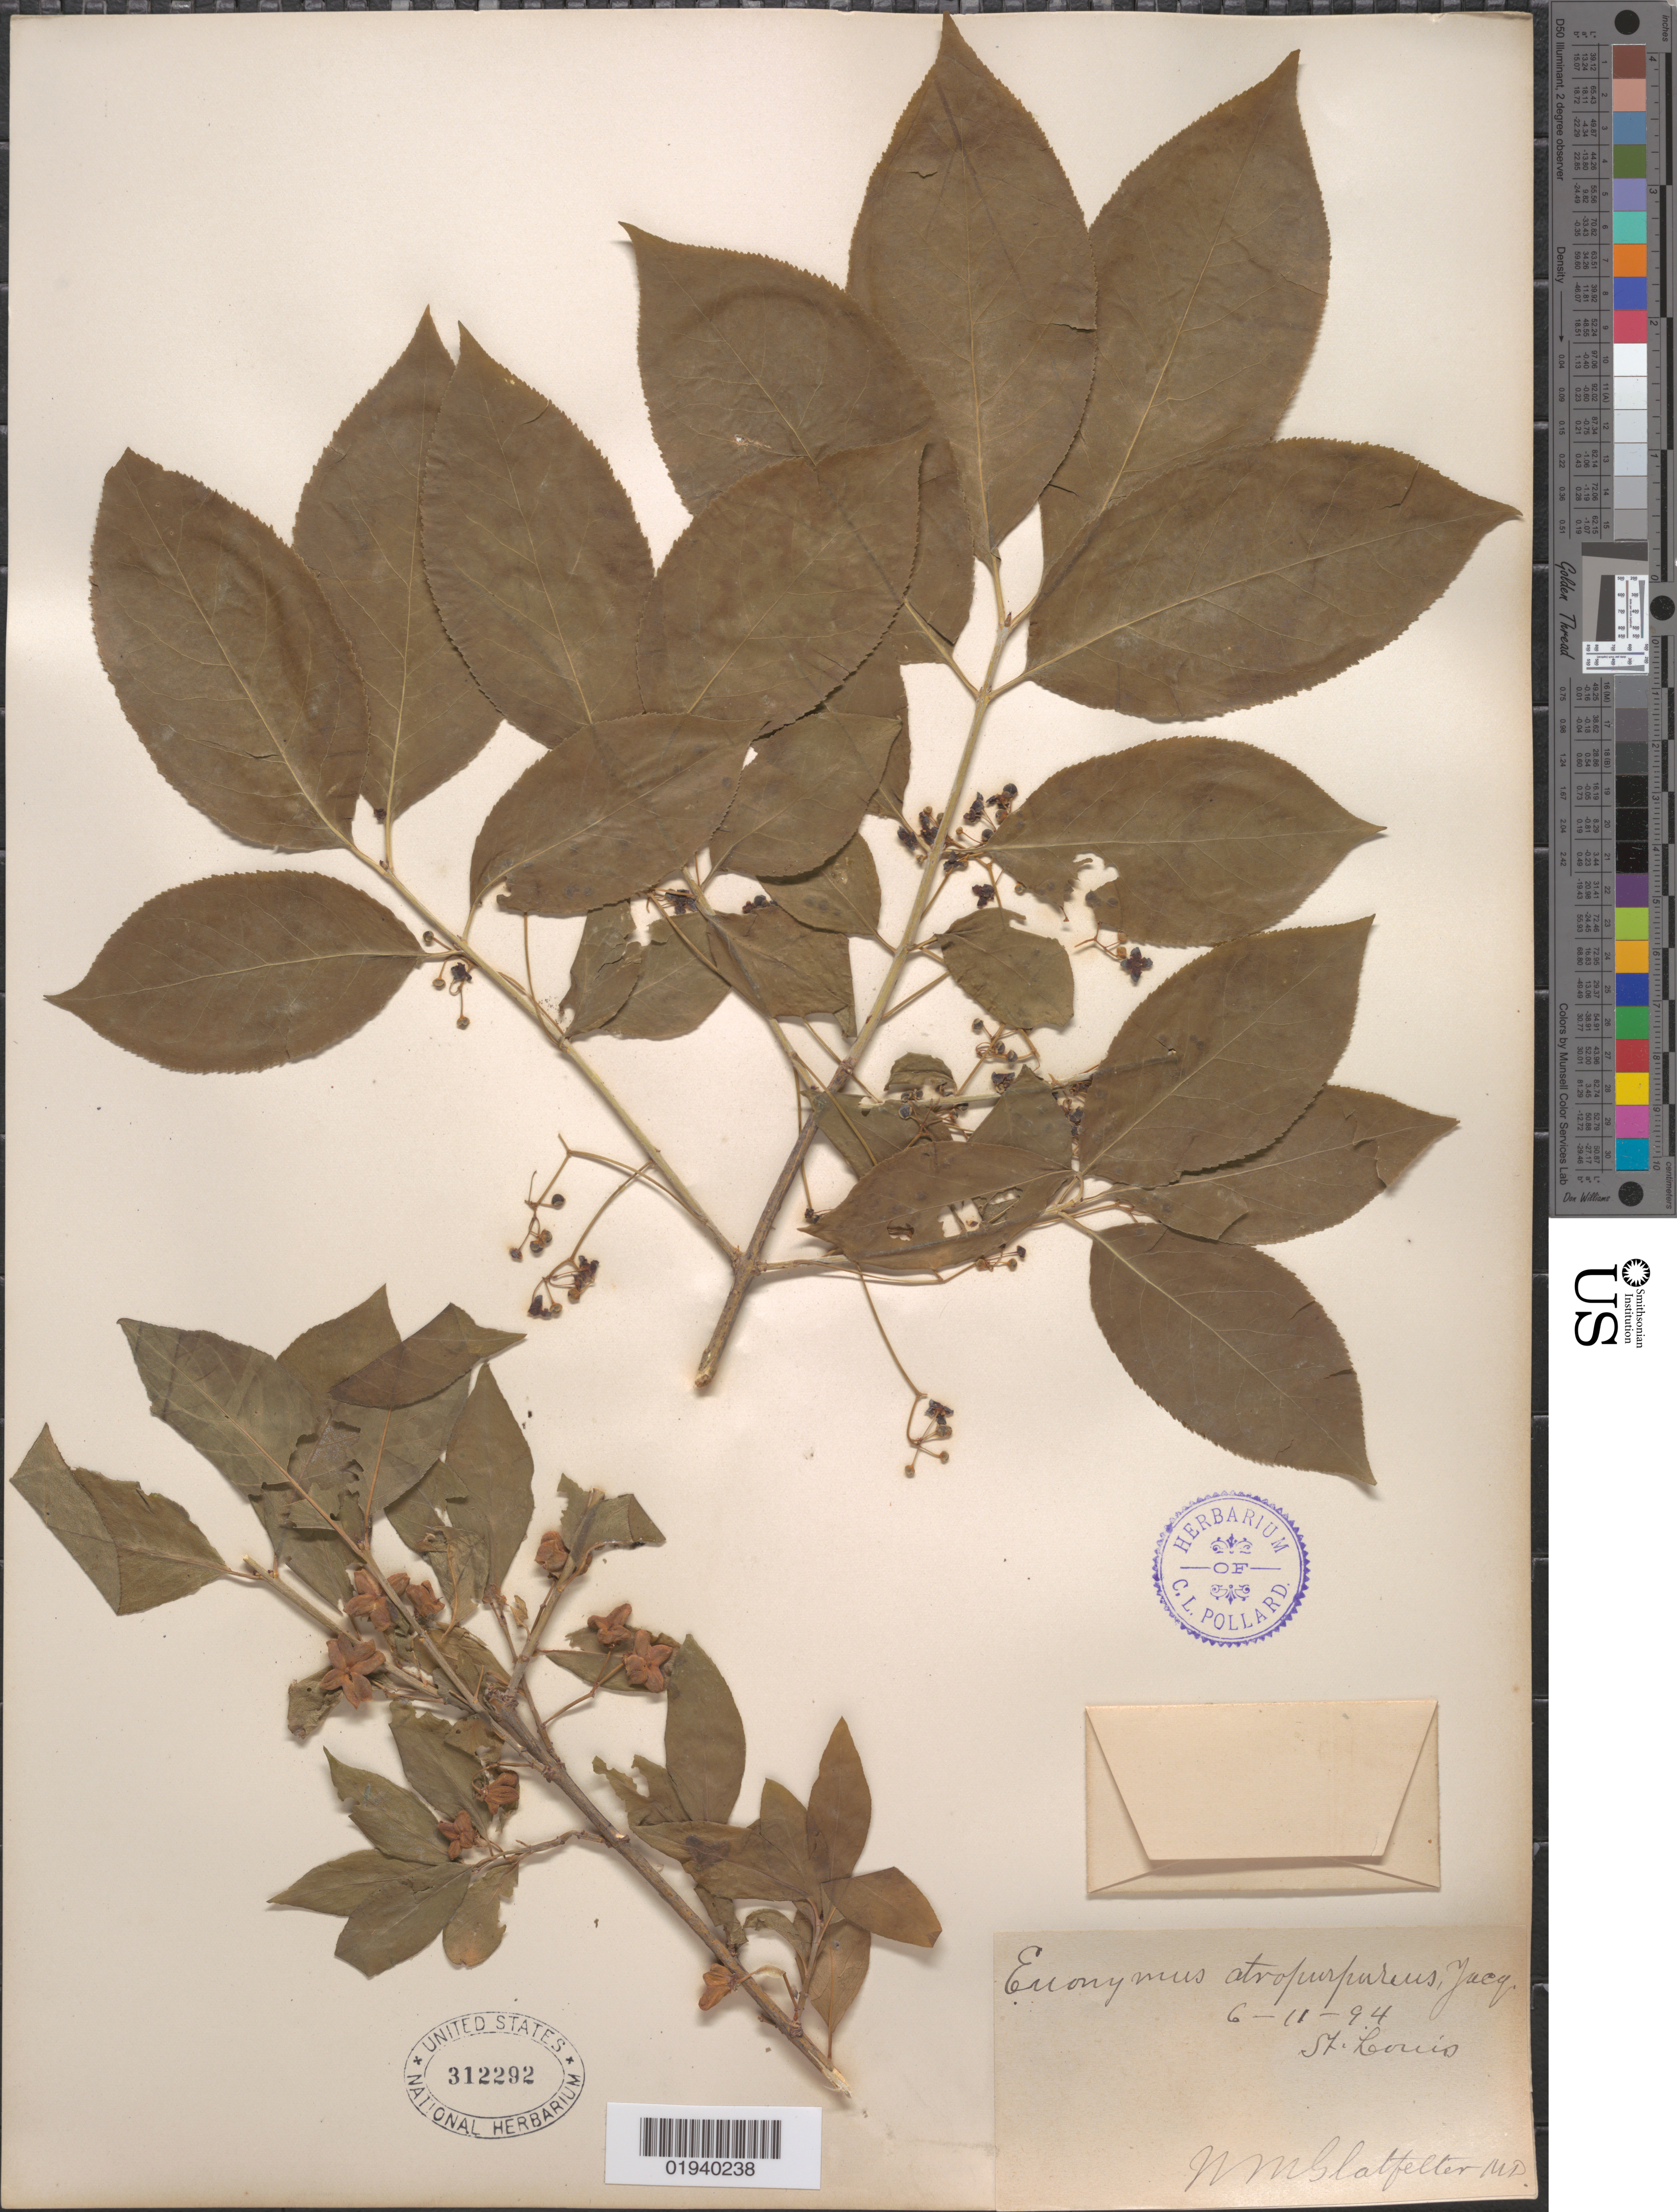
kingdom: Plantae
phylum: Tracheophyta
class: Magnoliopsida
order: Celastrales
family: Celastraceae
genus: Euonymus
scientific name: Euonymus atropurpureus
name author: Jacq.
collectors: N. M. Glatfelter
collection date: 1894-11-06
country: United States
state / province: Missouri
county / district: St. Louis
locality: St. Louis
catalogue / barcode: US 312292